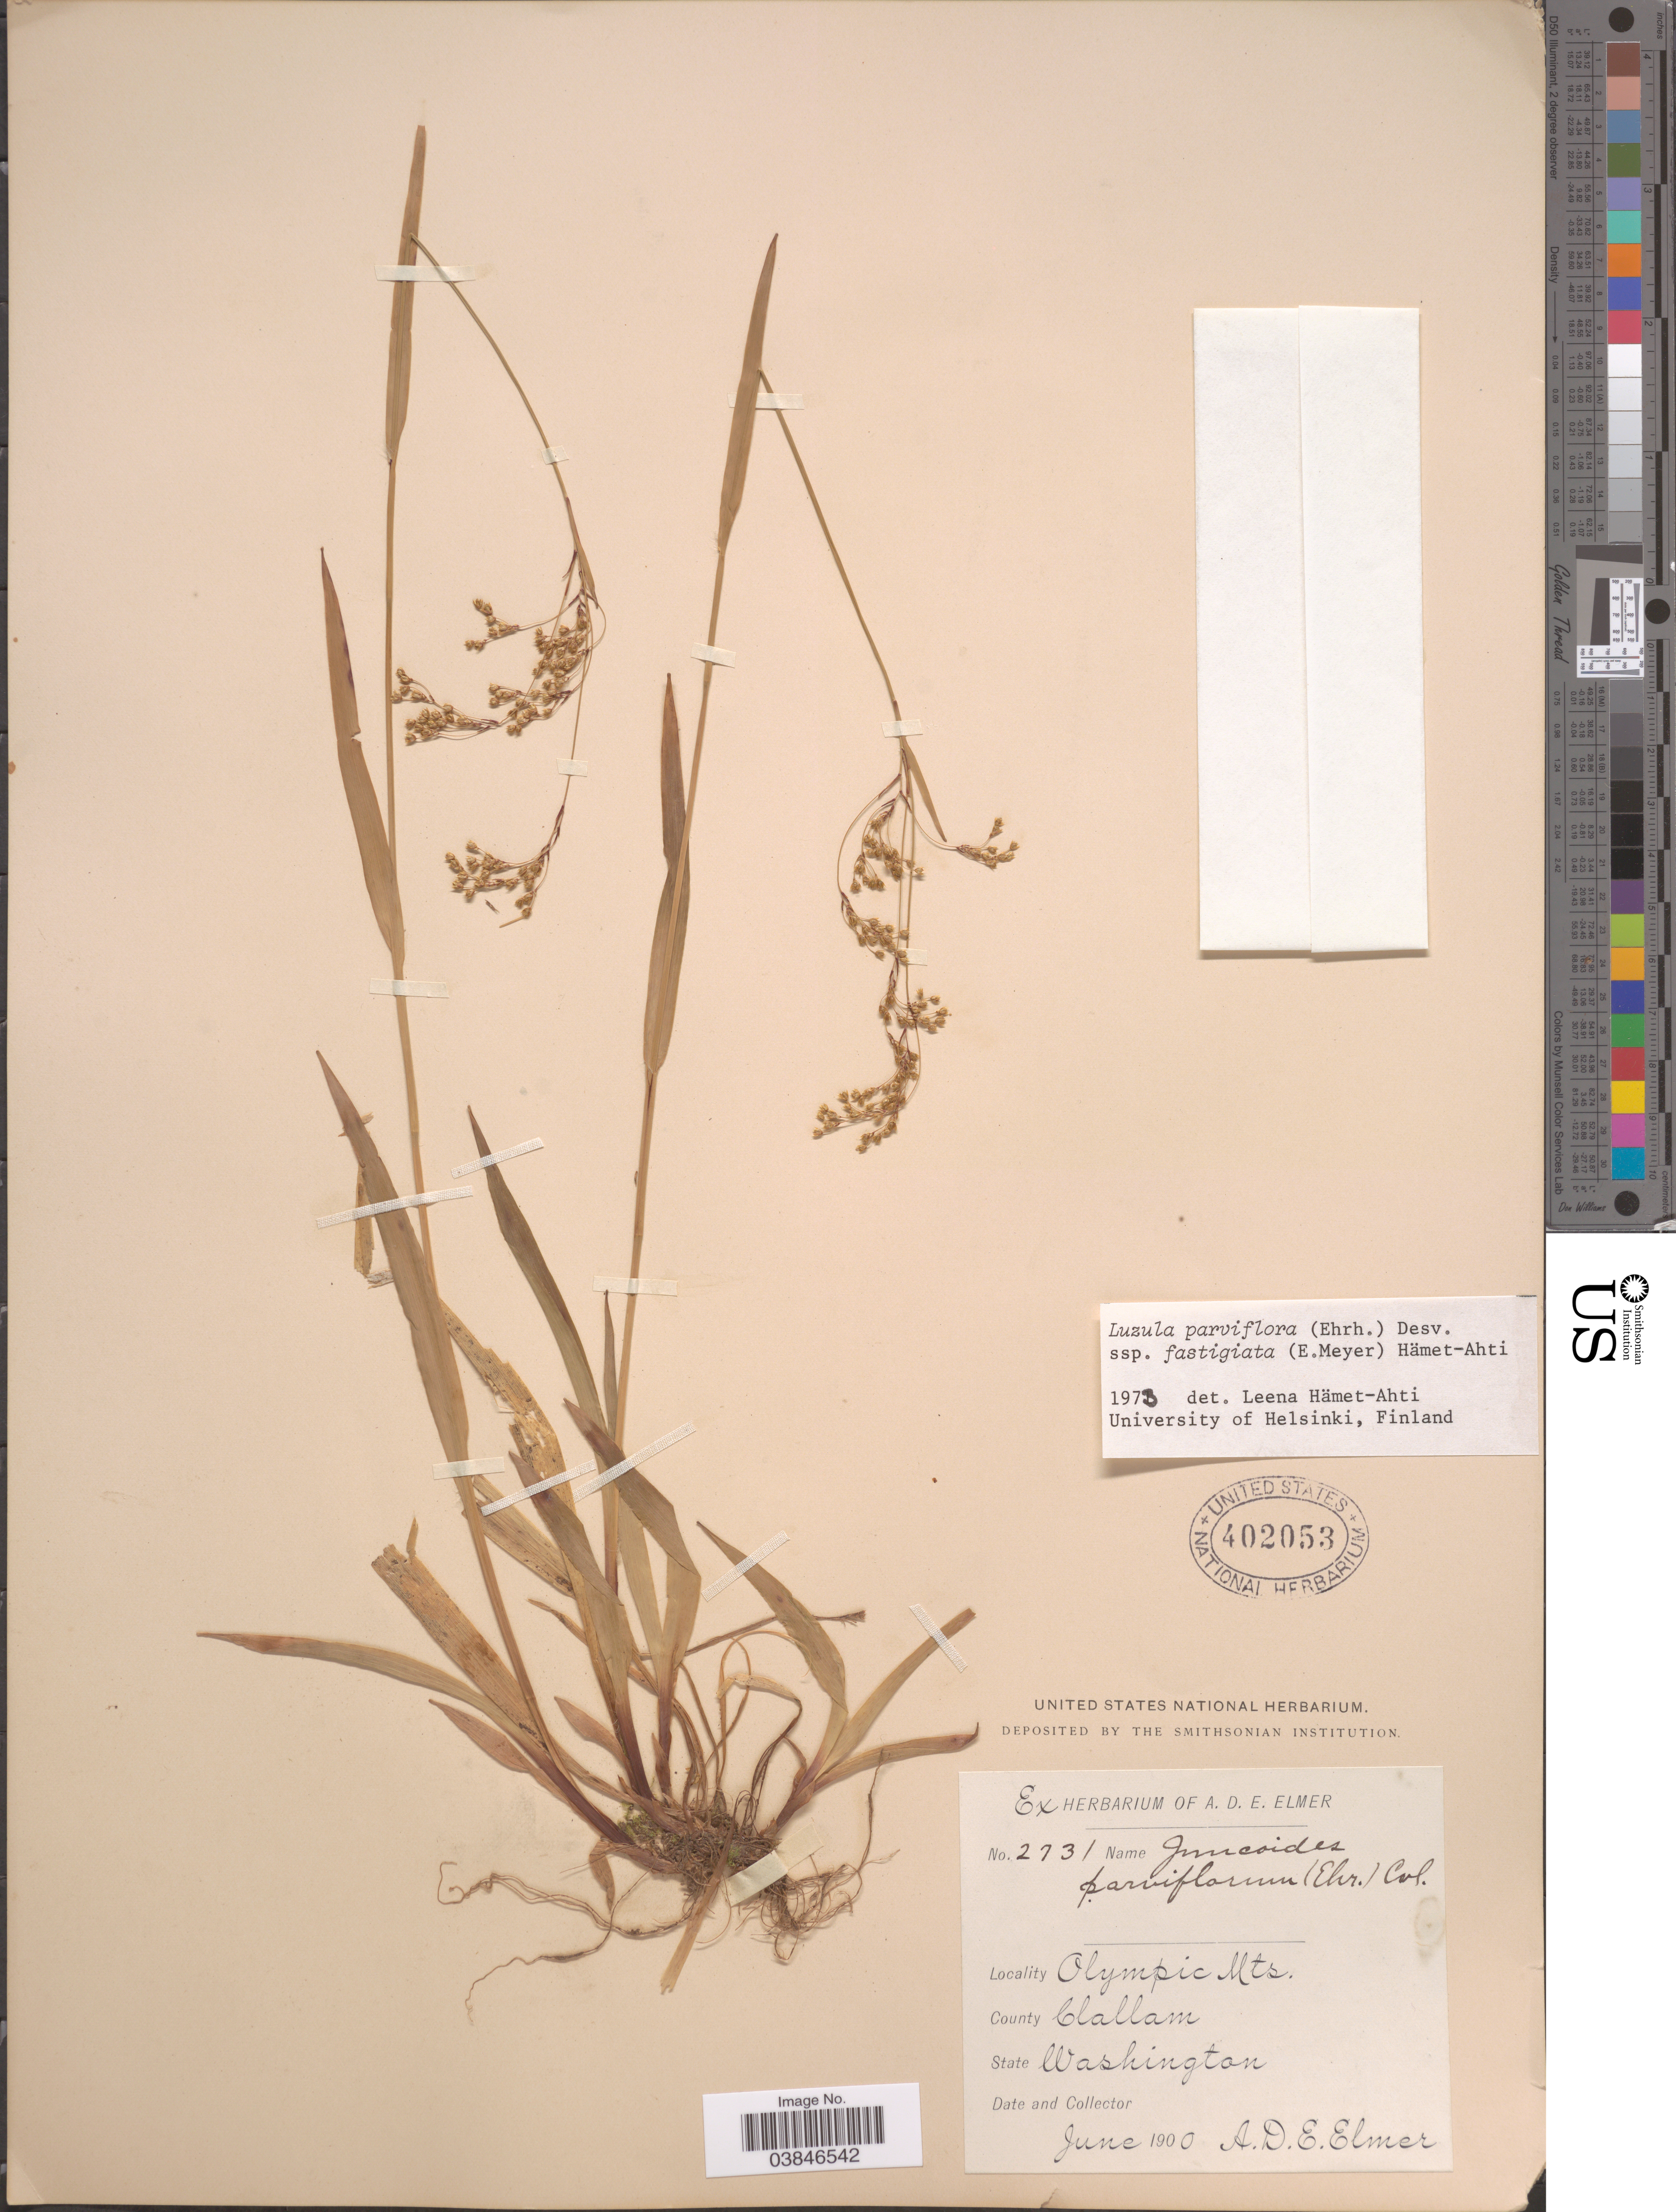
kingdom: Plantae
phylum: Tracheophyta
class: Liliopsida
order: Poales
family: Juncaceae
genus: Luzula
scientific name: Luzula parviflora subsp. fastigiata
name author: Buchenau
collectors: A. D. E. Elmer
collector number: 2731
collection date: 1900-06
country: United States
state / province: Washington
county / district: Clallam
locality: Olympic Mts. County Clallam.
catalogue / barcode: US 402053